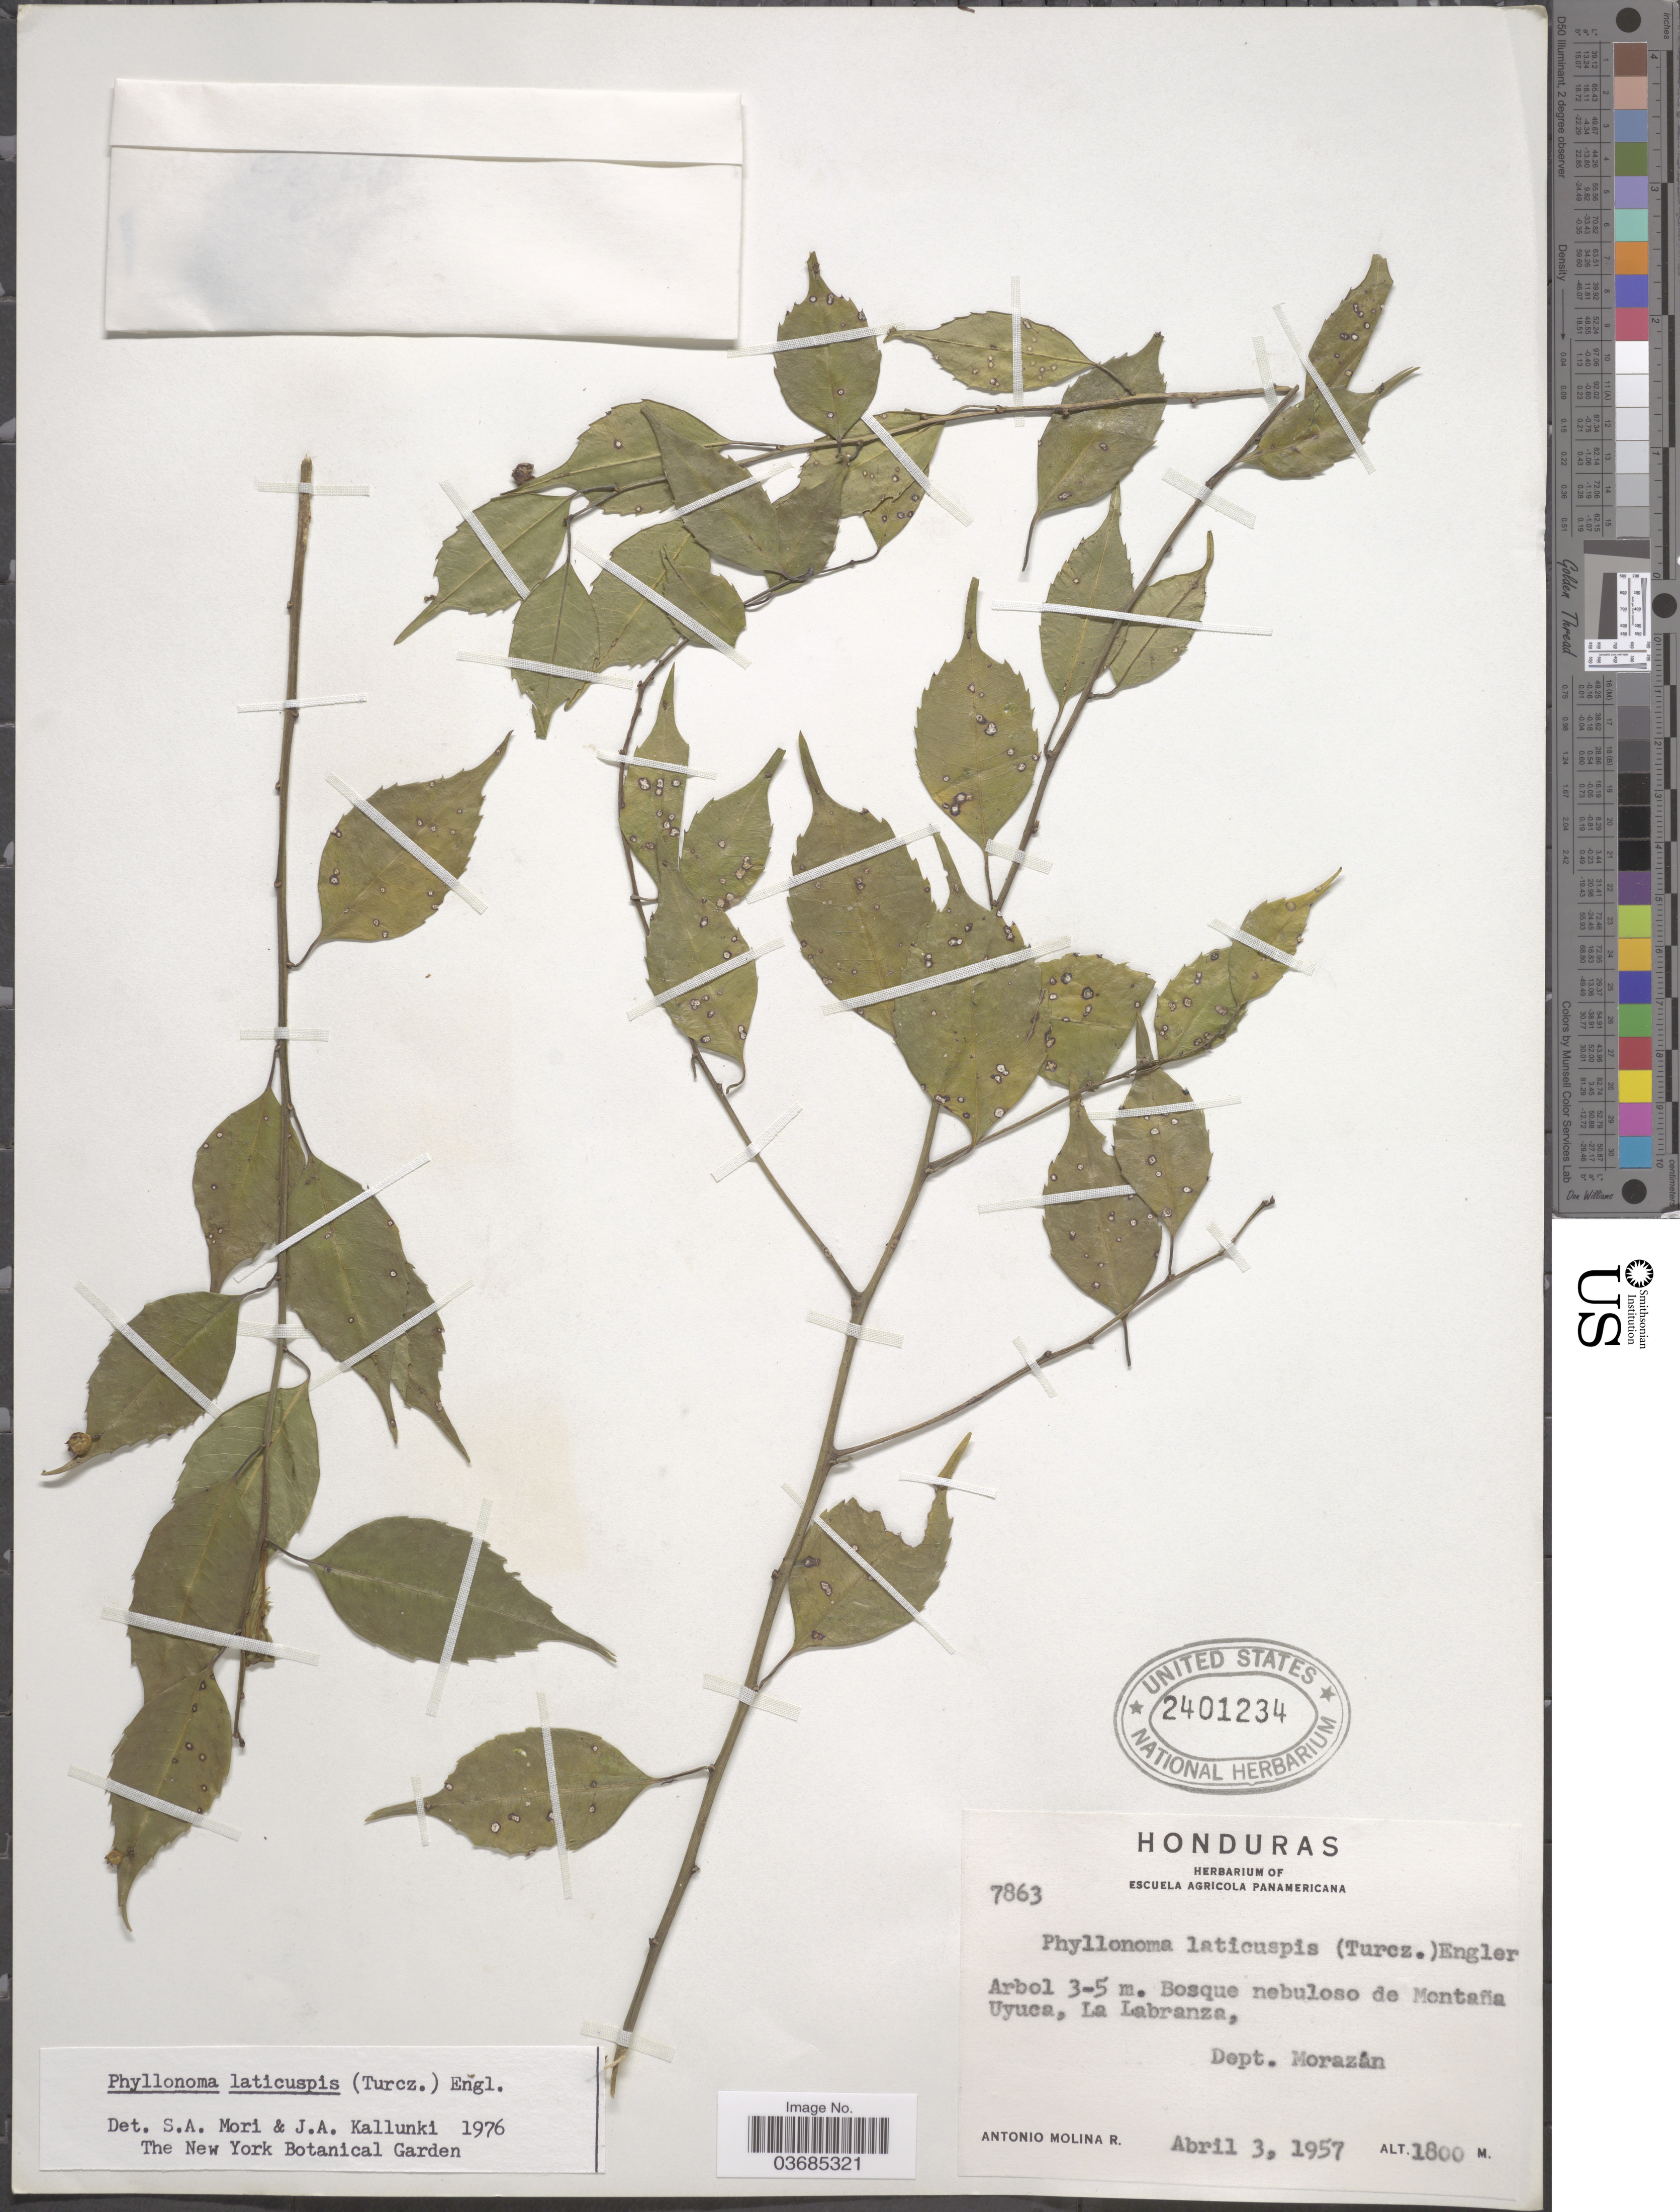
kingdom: Plantae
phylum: Tracheophyta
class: Magnoliopsida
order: Aquifoliales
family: Phyllonomaceae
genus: Phyllonoma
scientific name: Phyllonoma laticuspis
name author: (Turcz.) Engl.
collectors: A. Molina R.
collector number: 7863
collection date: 1957-04-03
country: Honduras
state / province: Fco. Morazán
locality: Bosque nebuloso de Montaña Uyuca, La Labranza, Dept. Morazán.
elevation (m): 1800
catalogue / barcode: US 2401234